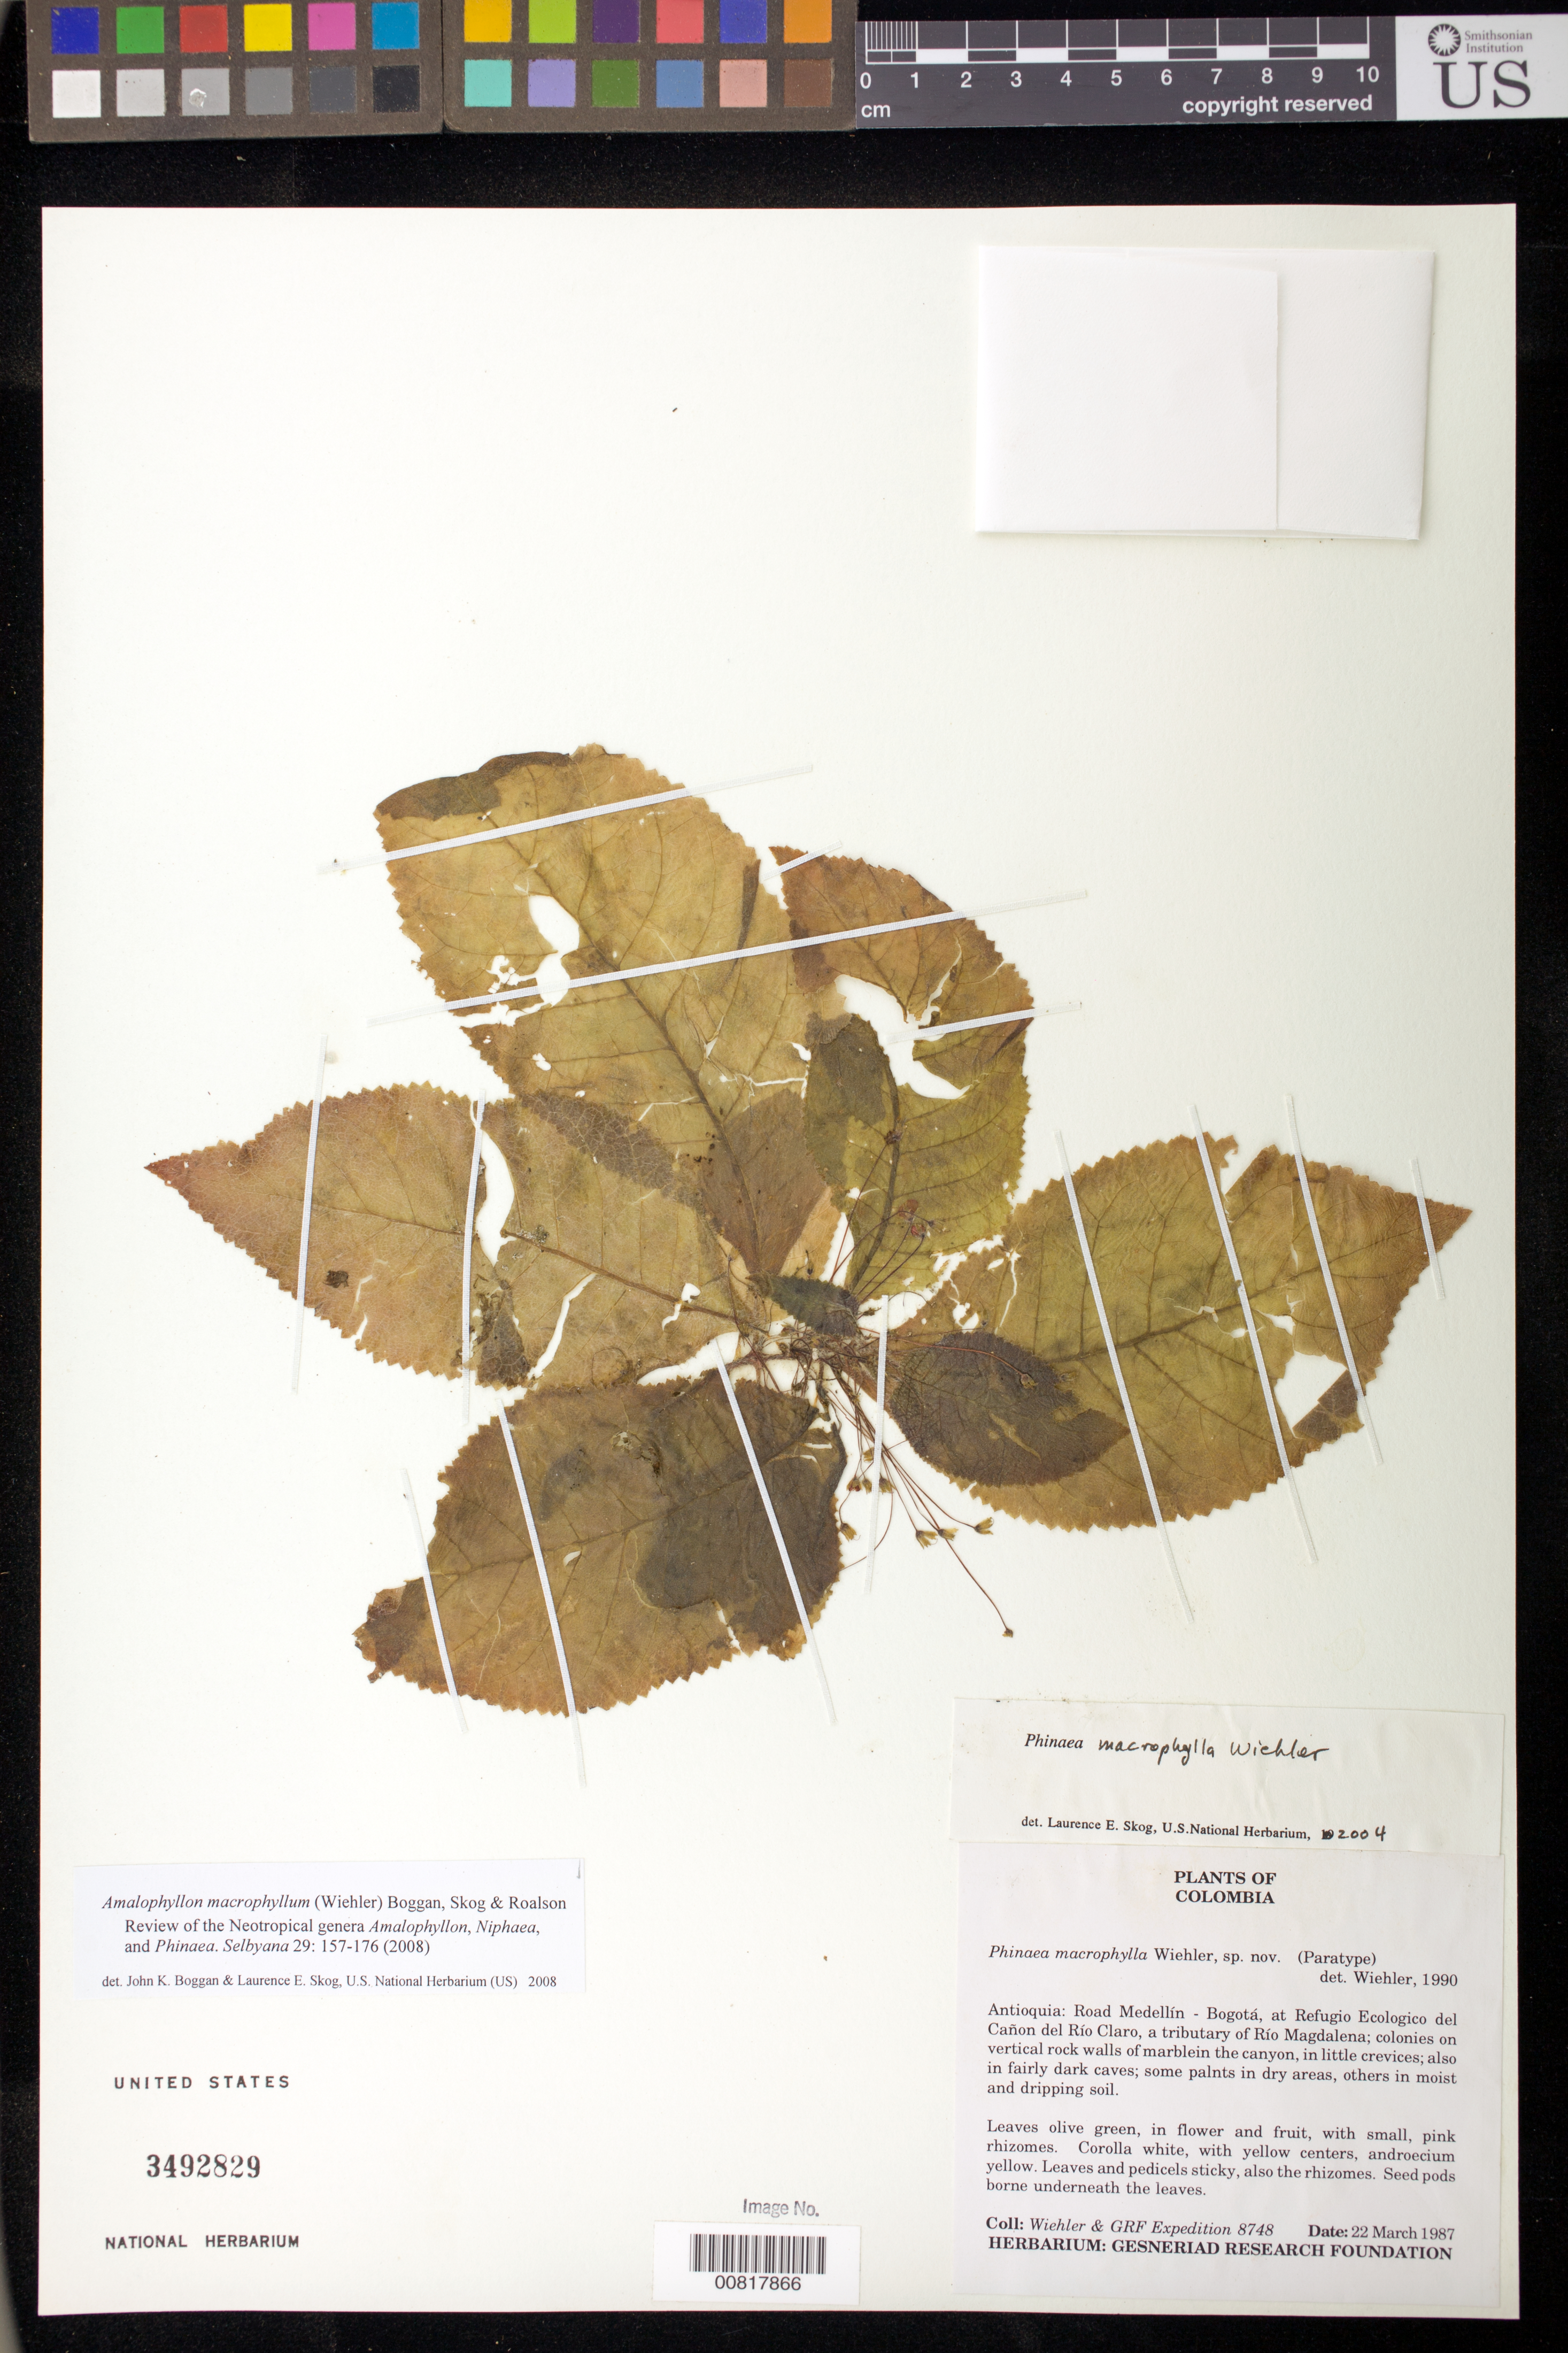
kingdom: Plantae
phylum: Tracheophyta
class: Magnoliopsida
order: Lamiales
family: Gesneriaceae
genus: Amalophyllon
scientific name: Amalophyllon macrophyllum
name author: (Wiehler) Boggan et al.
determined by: Boggan, J. K.; Skog, L. E.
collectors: H. J. Wiehler & GRF Expedition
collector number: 8748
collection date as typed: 22 Mar 1987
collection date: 1987-03-22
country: Colombia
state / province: Antioquia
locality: Road Medellín-Bogotá, at Refugio Ecologico del Cañon del Río Claro, a tributary of Río Magdalena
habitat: Colonies on vertical rock walls of marble in the canyon, in little crevices; also in fairly dark caves; some plants in dry areas, others in moist and dripping soil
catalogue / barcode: US 3492829